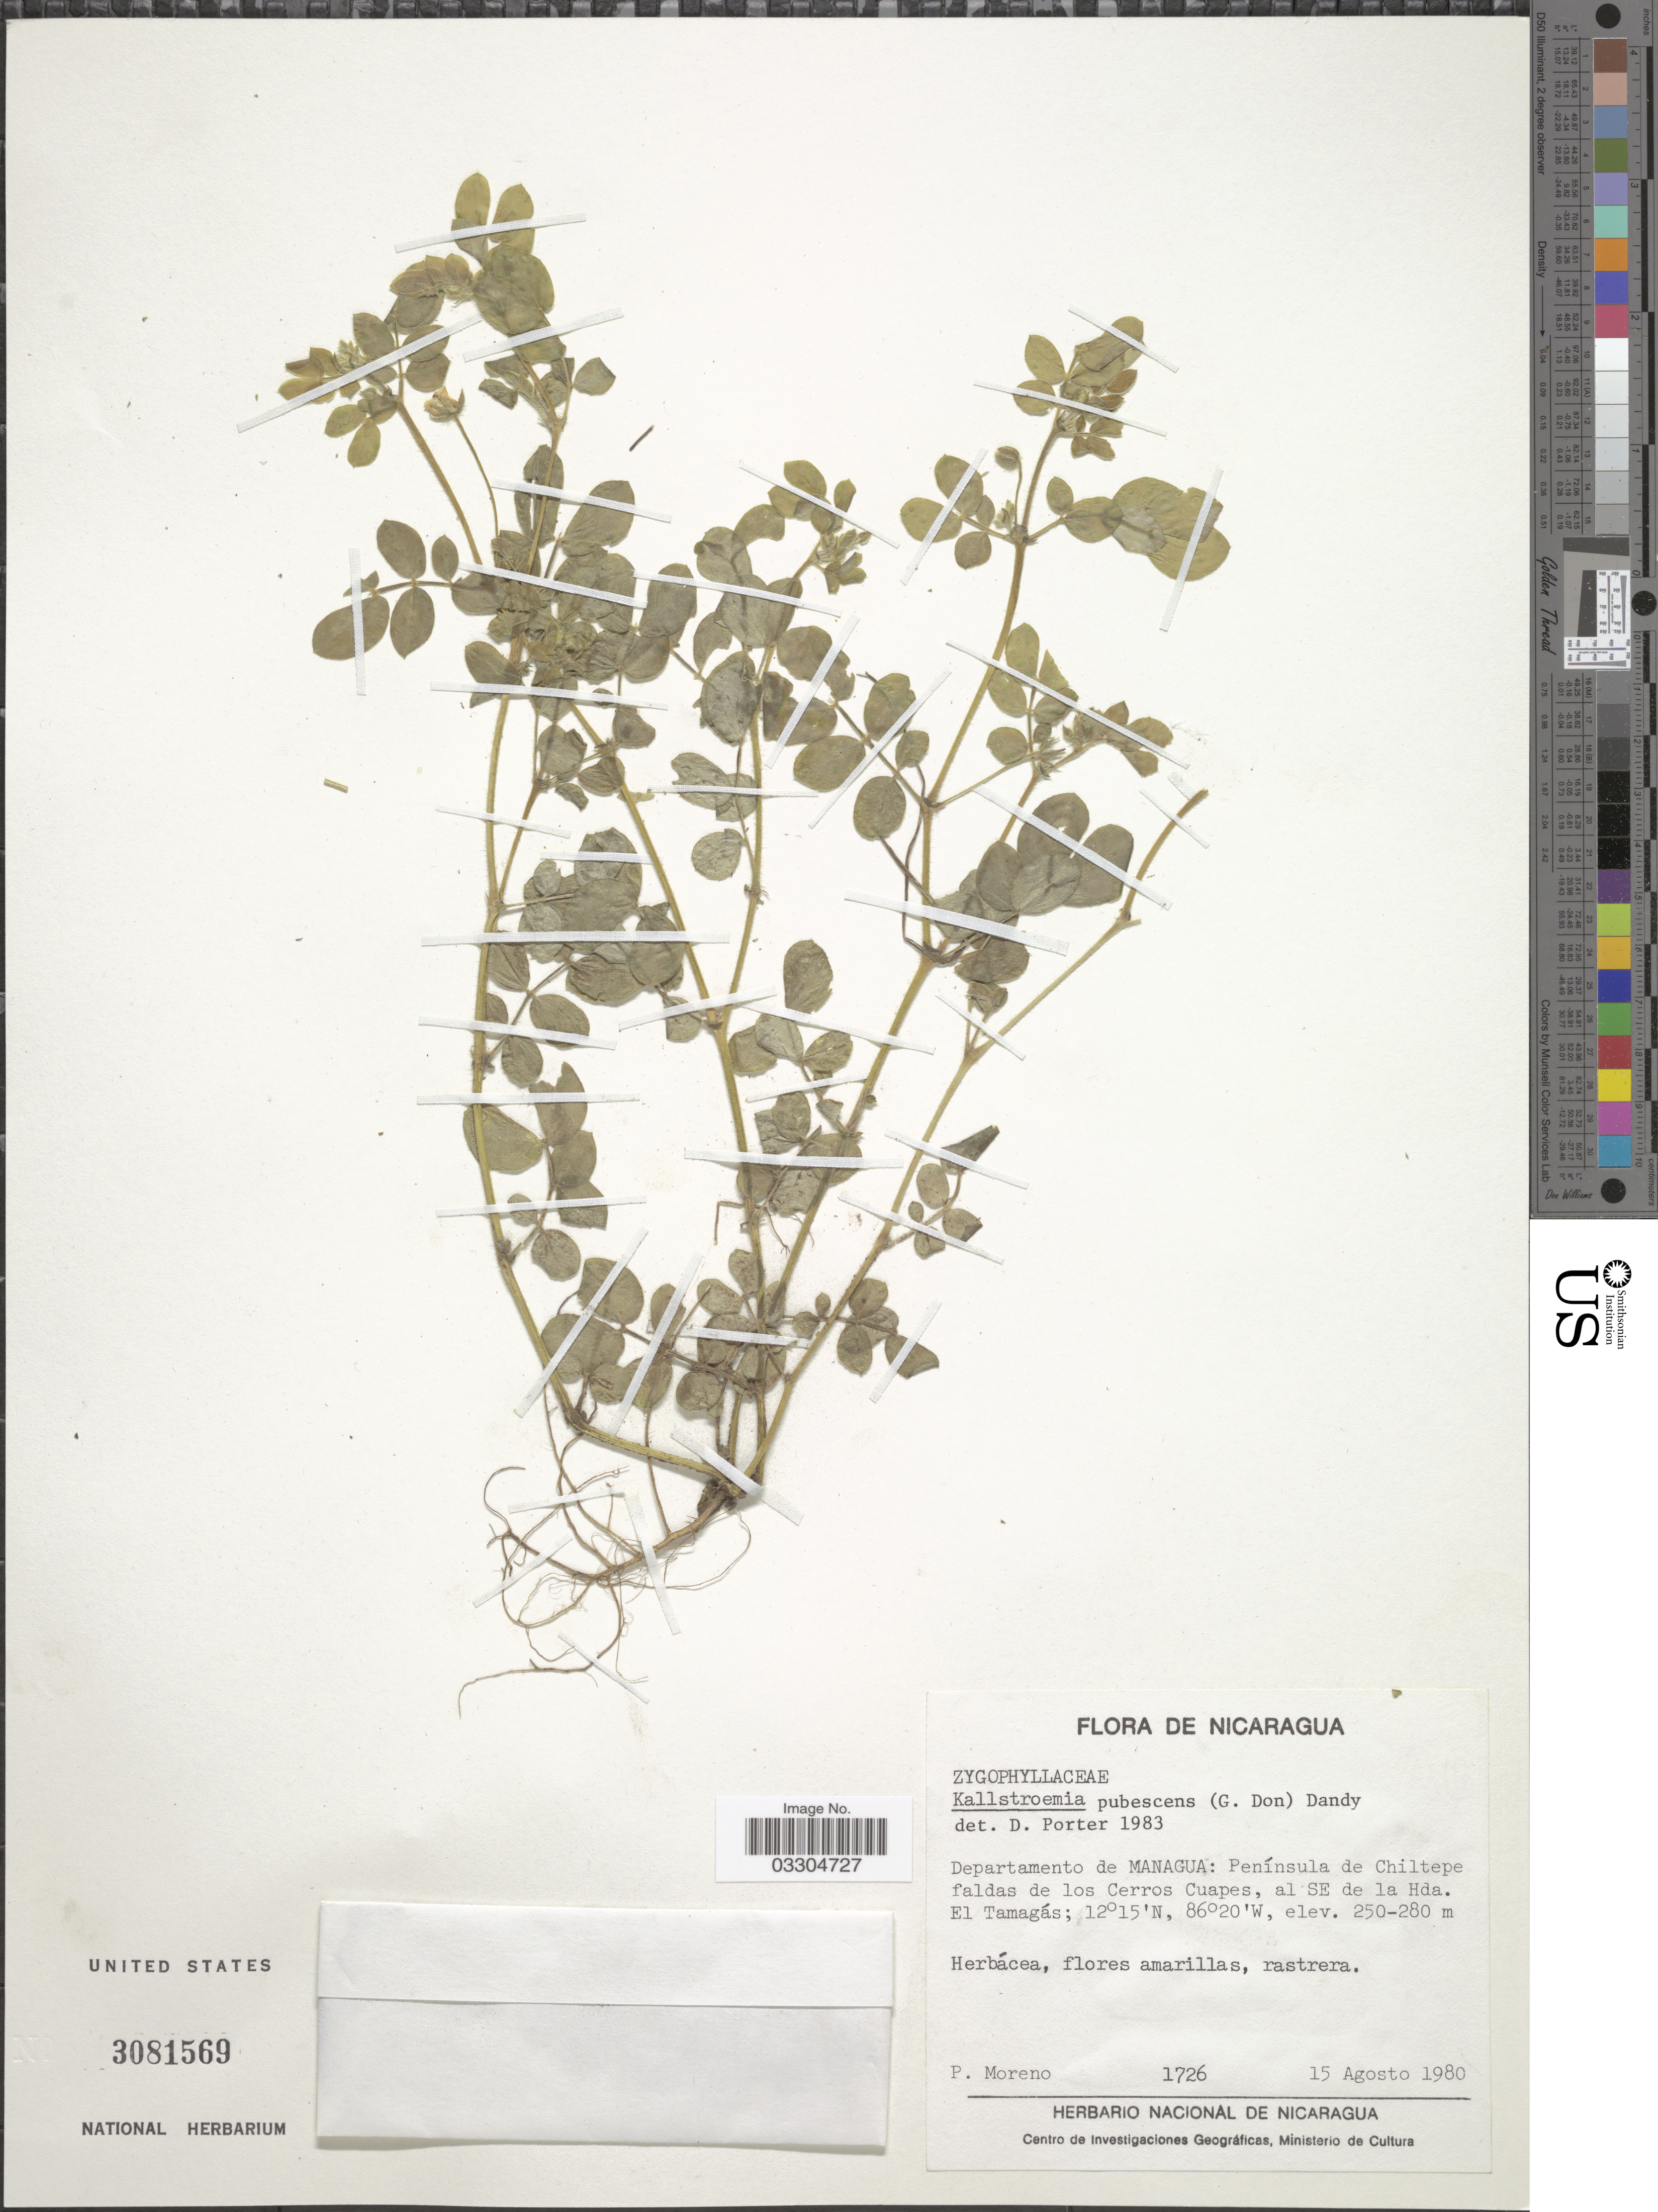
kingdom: Plantae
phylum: Tracheophyta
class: Magnoliopsida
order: Zygophyllales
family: Zygophyllaceae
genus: Kallstroemia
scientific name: Kallstroemia pubescens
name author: (G. Don) Dandy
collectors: P. Moreno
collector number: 1726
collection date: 1980-08-15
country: Nicaragua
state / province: Managua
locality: Departamento de Managua: Península de Chiltepe faldas de los Cerros Cuapes, al SE de la Hda. El Tamagás.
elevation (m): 250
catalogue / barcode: US 3081569